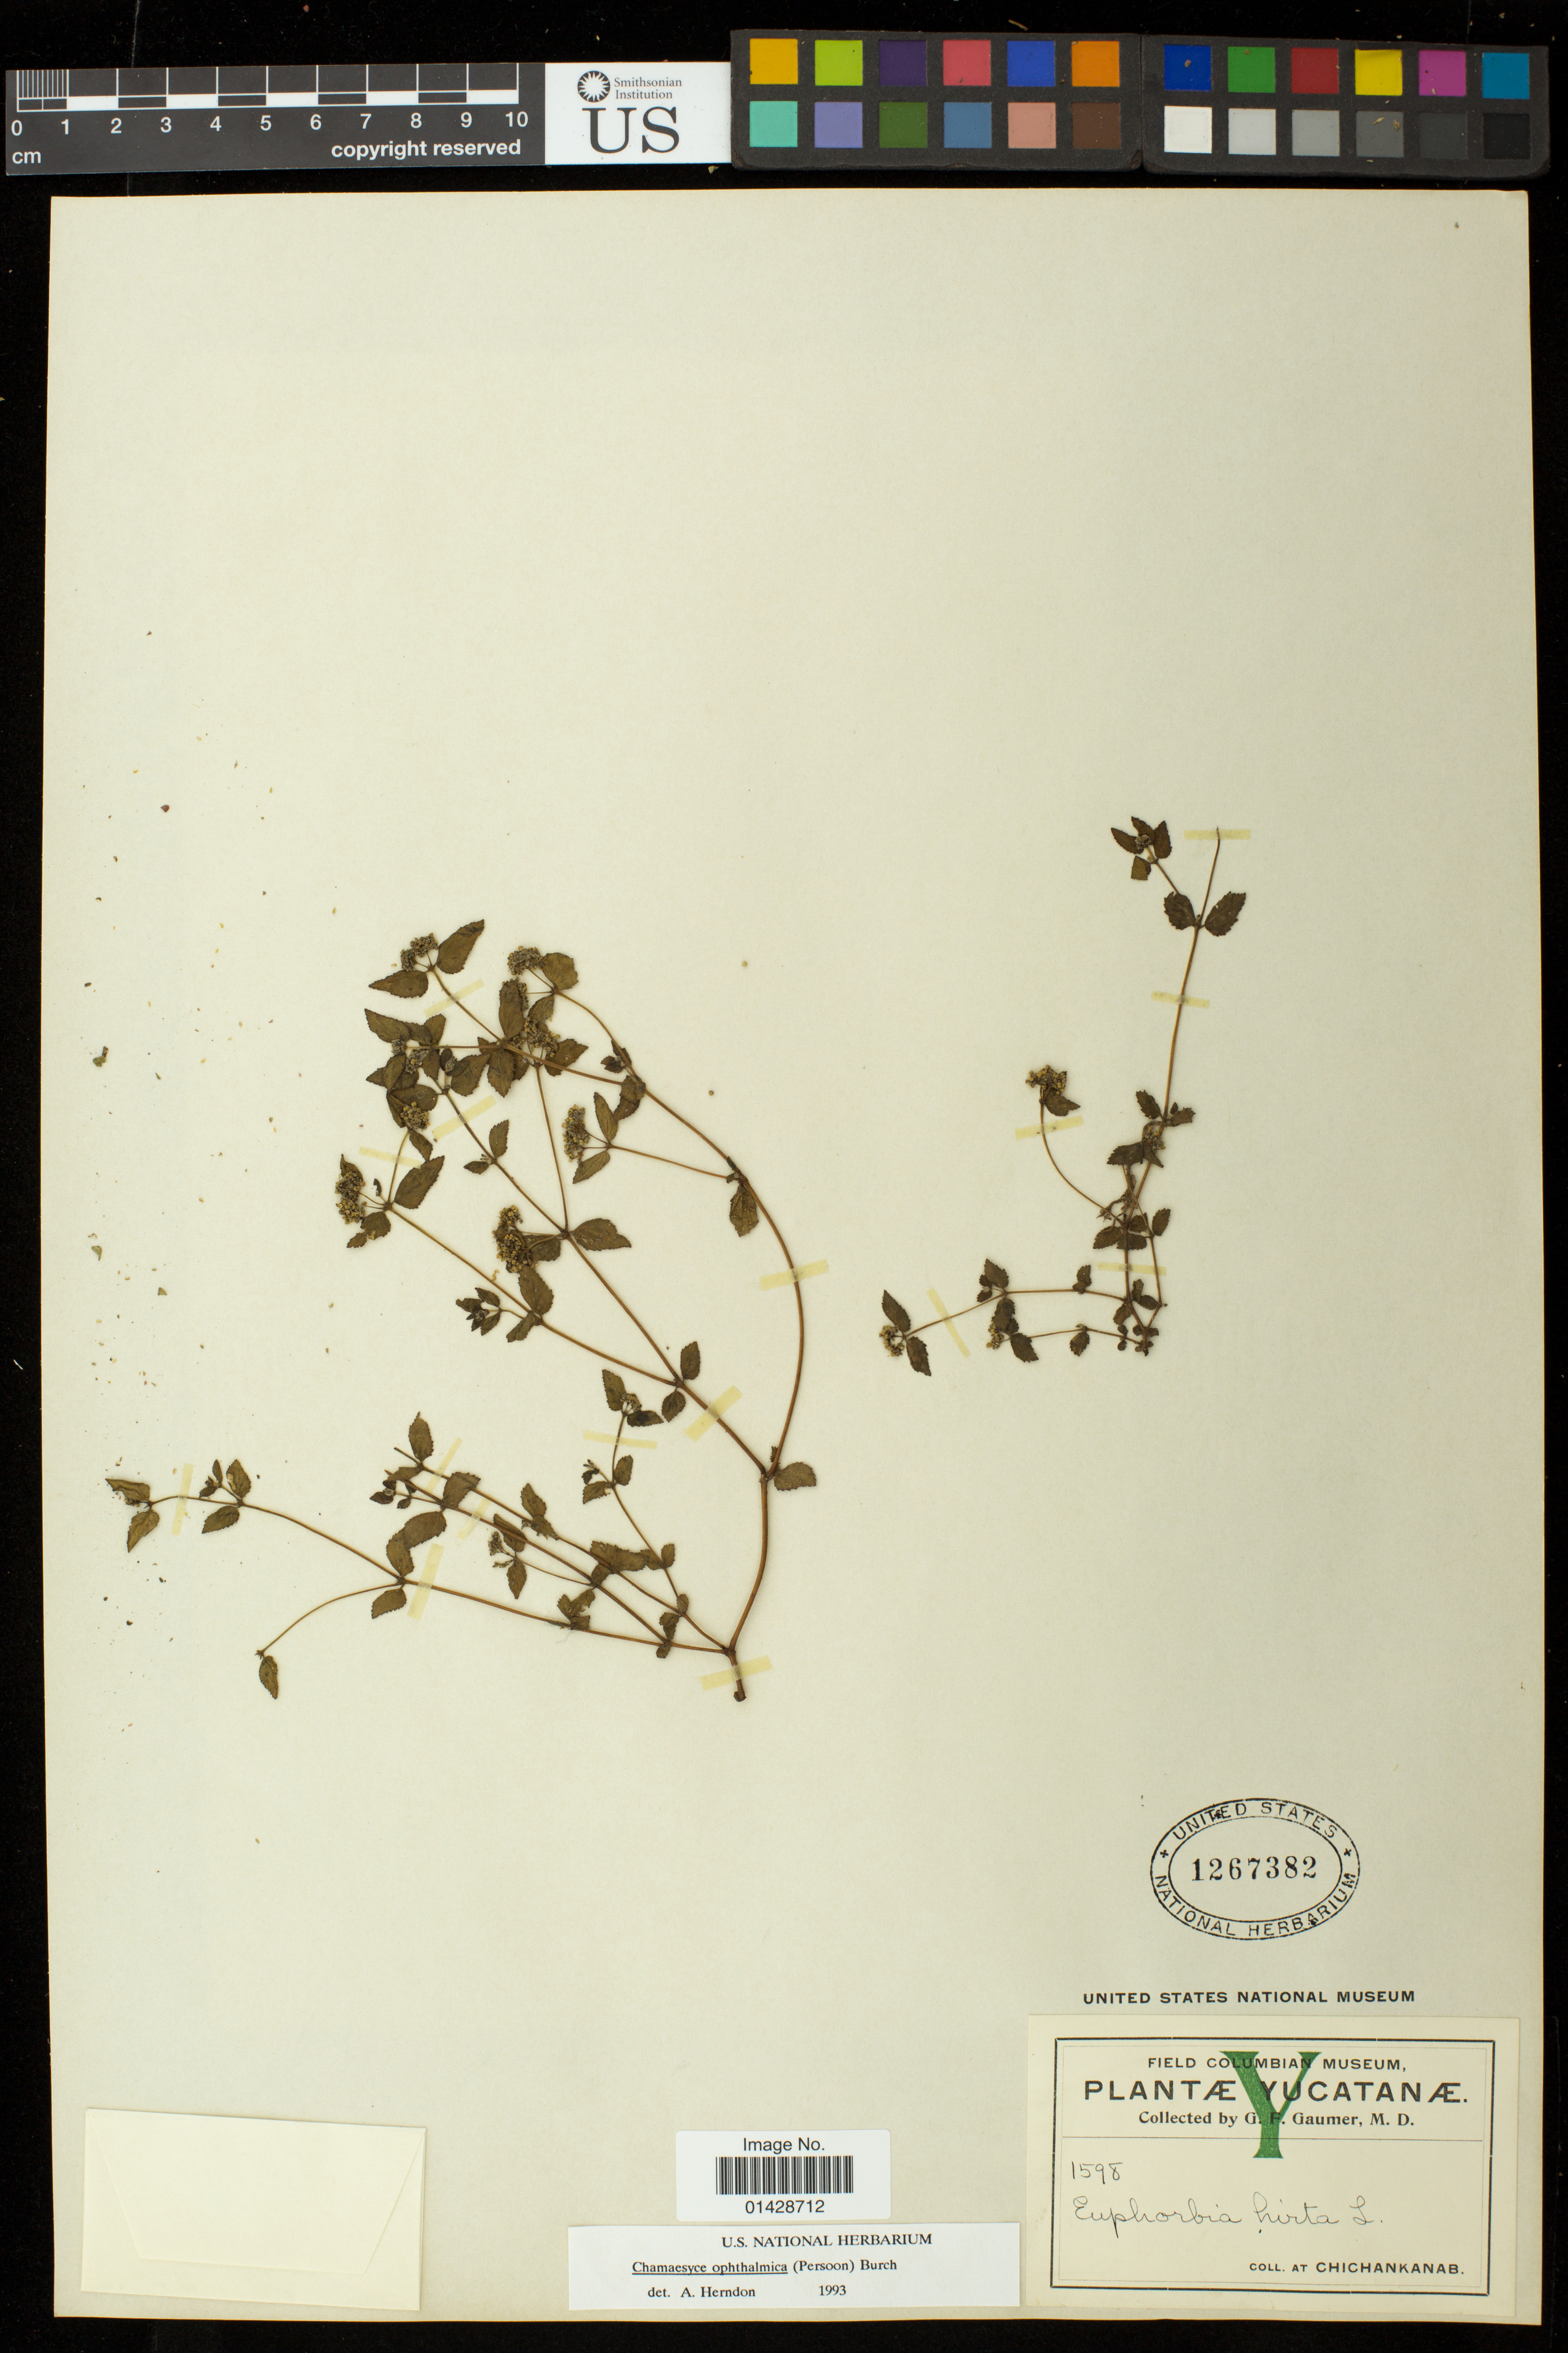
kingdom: Plantae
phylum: Tracheophyta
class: Magnoliopsida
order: Malpighiales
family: Euphorbiaceae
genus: Euphorbia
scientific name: Euphorbia ophthalmica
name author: Pers.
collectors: G. F. Gaumer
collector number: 1598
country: Mexico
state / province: Yucatán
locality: Chichankanab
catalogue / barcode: US 1267382